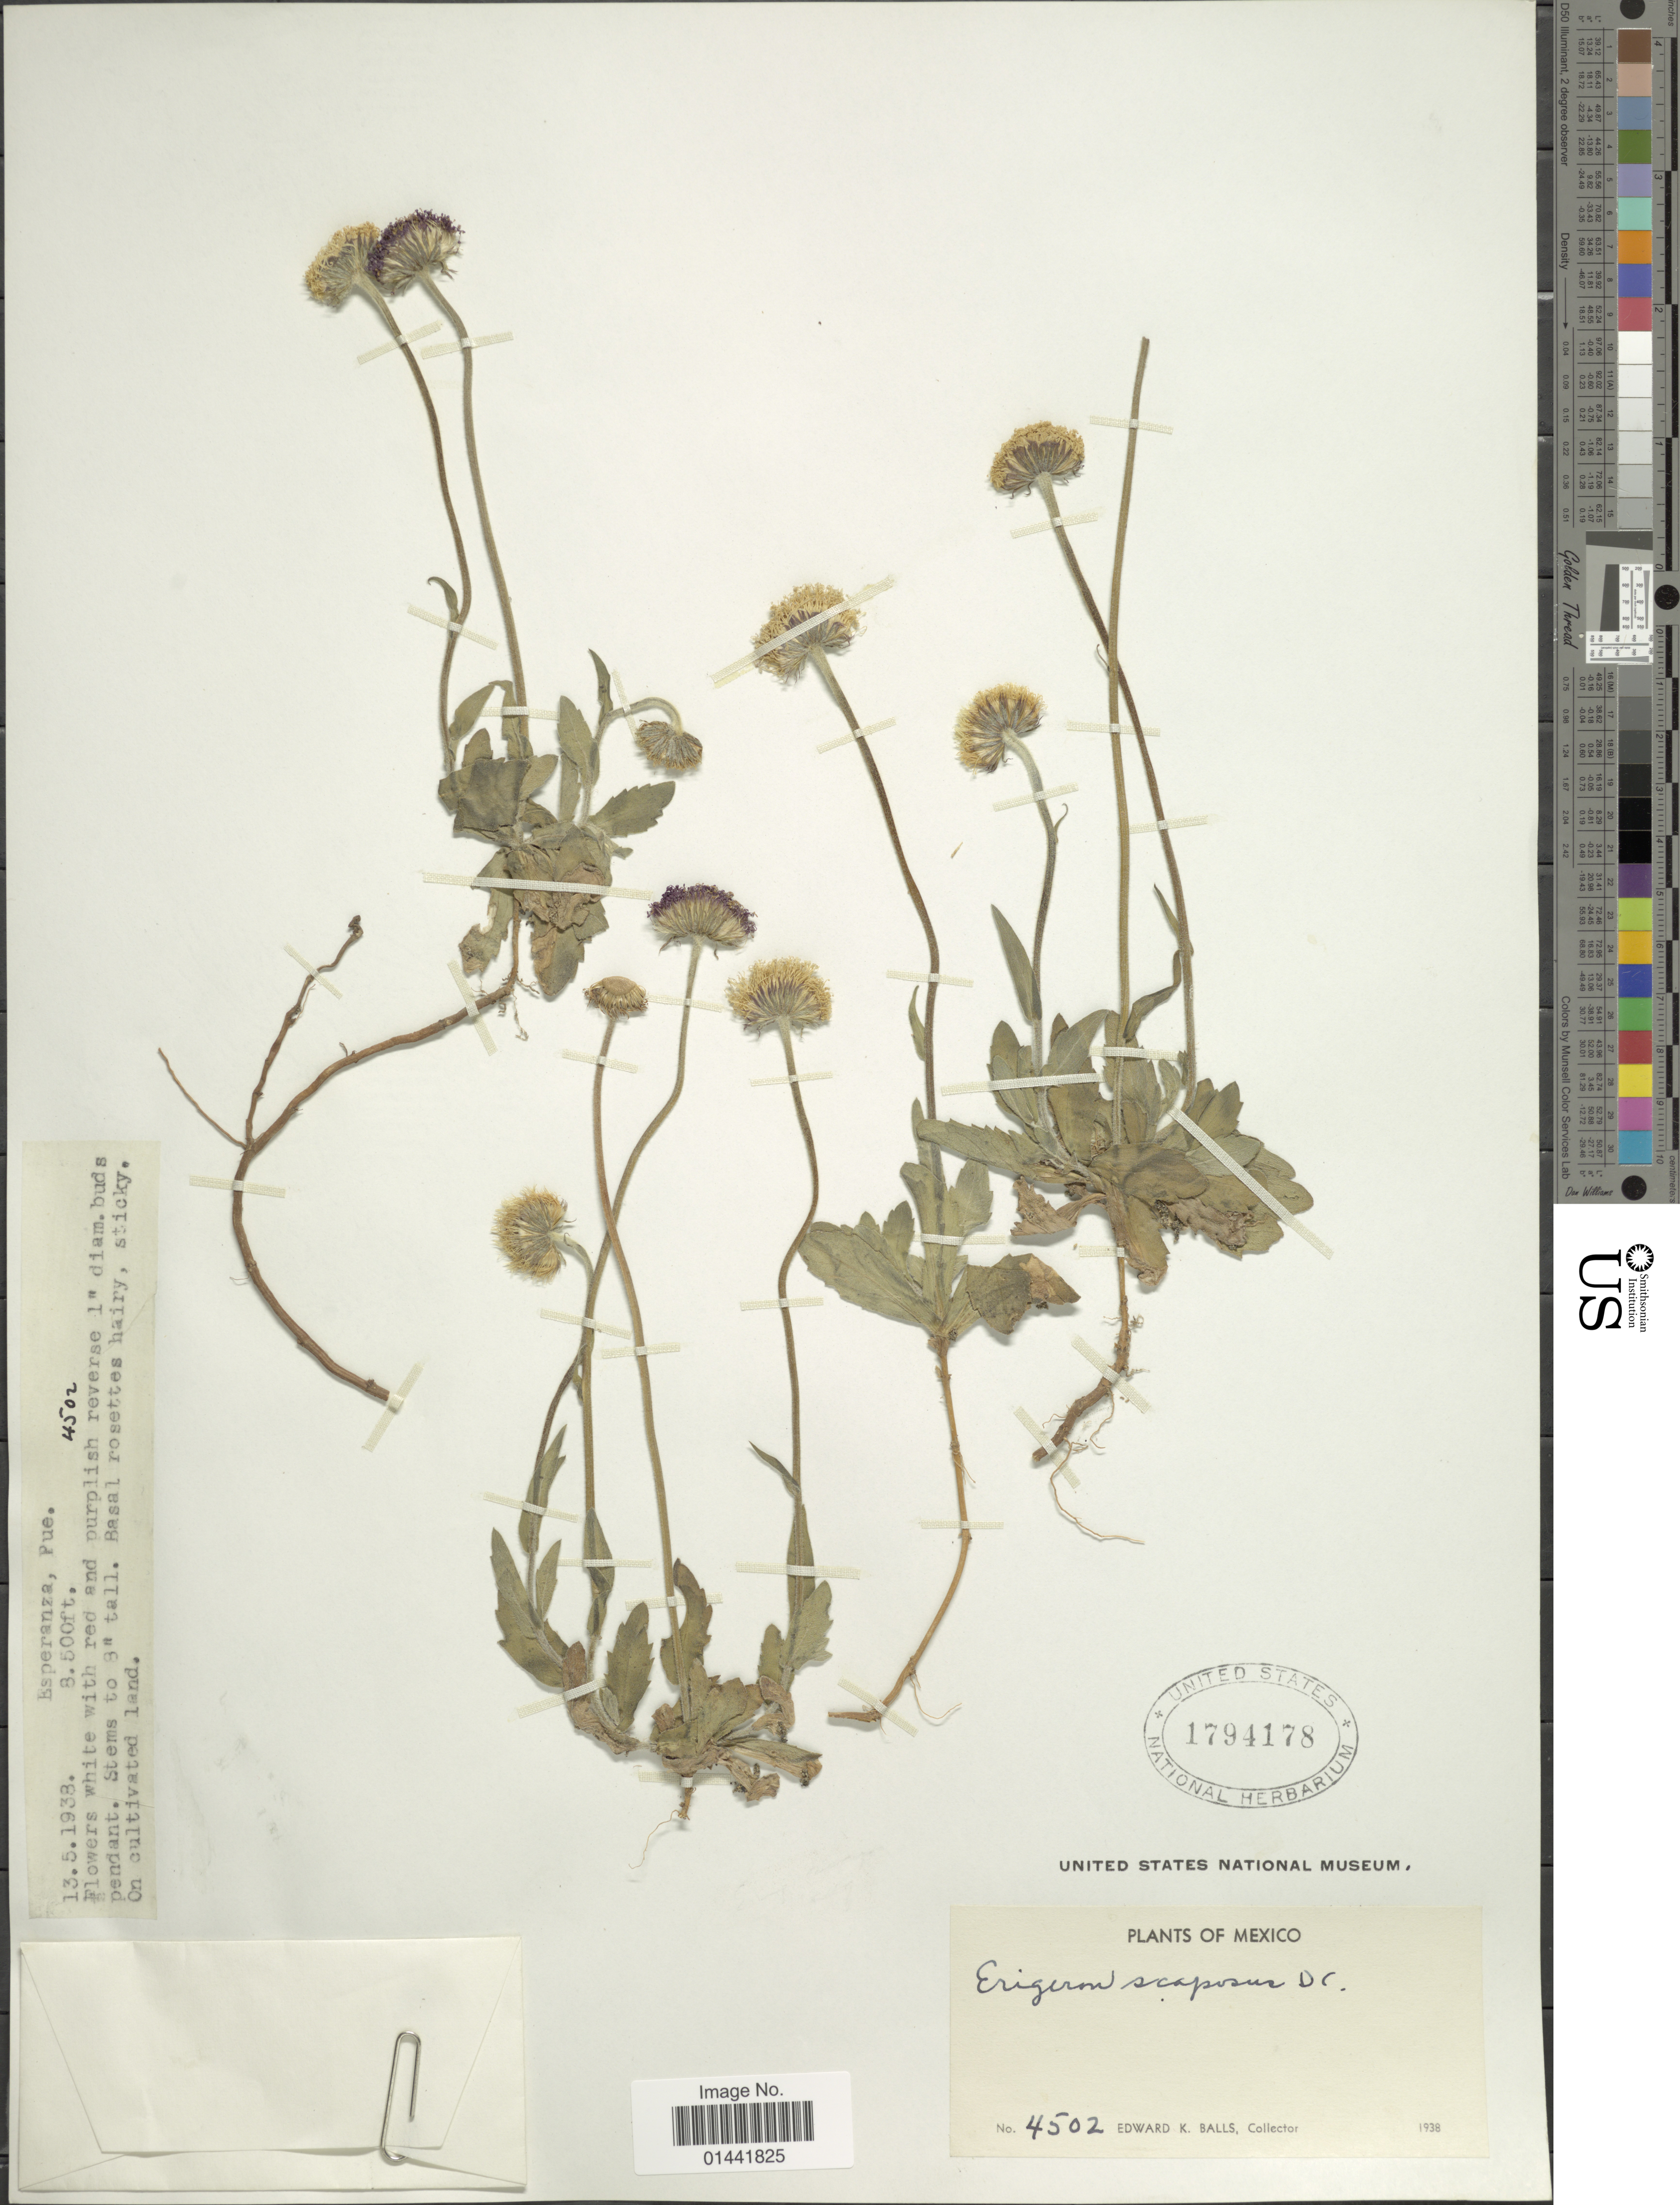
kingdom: Plantae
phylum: Tracheophyta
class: Magnoliopsida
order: Asterales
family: Asteraceae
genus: Erigeron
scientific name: Erigeron scaposus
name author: DC.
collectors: E. K. Balls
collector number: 4502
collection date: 1938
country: Mexico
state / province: Puebla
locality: Esperanza, on cultivated land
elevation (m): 2591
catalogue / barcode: US 1794178